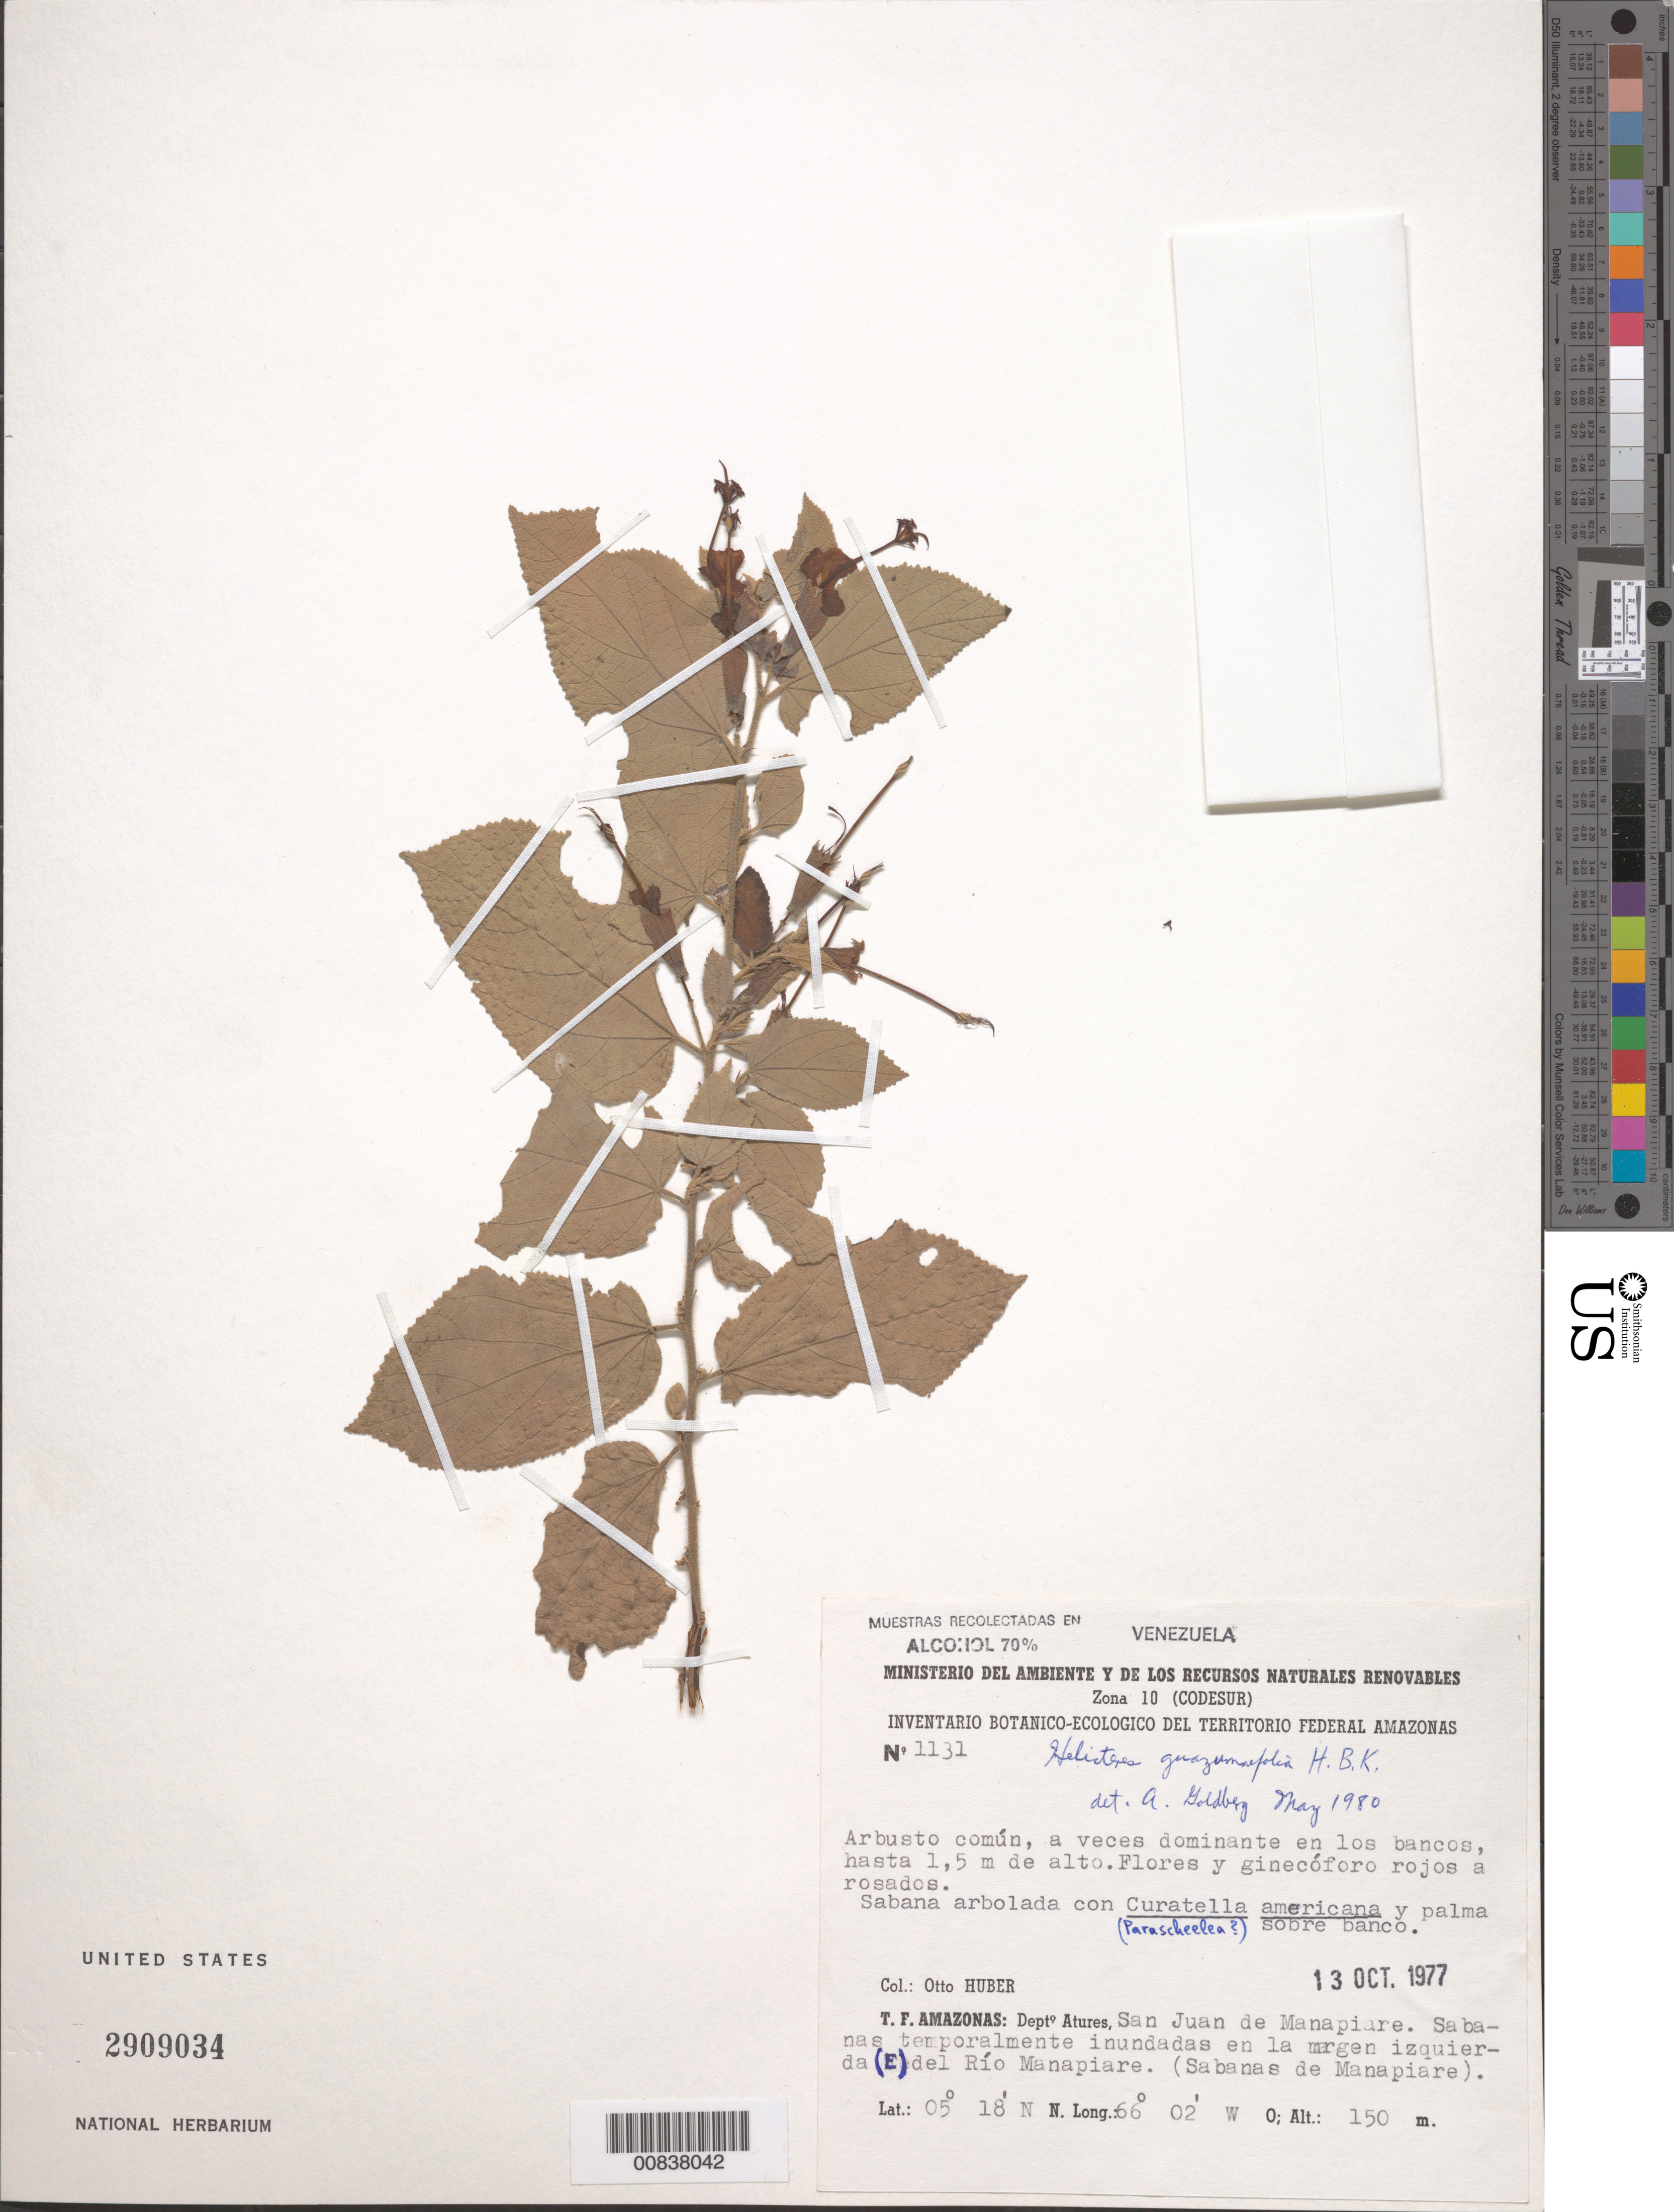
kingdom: Plantae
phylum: Tracheophyta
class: Magnoliopsida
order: Malvales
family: Malvaceae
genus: Helicteres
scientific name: Helicteres guazumifolia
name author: Kunth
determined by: Goldberg, Aaron, (US), NMNH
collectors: O. Huber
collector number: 1131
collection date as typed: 13-Oct-77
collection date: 1977-10-13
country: Venezuela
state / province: Amazonas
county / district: Atures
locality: San Juan de Manapiare, E del Río Manapiare (Sabanas de Manapiare)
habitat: Sabanas temporalmente inundadas en la margen del rio; Sabana arbolada con Curatella amaricana (Parascheelea) y palma sobre banco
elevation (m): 150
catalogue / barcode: US 2909034